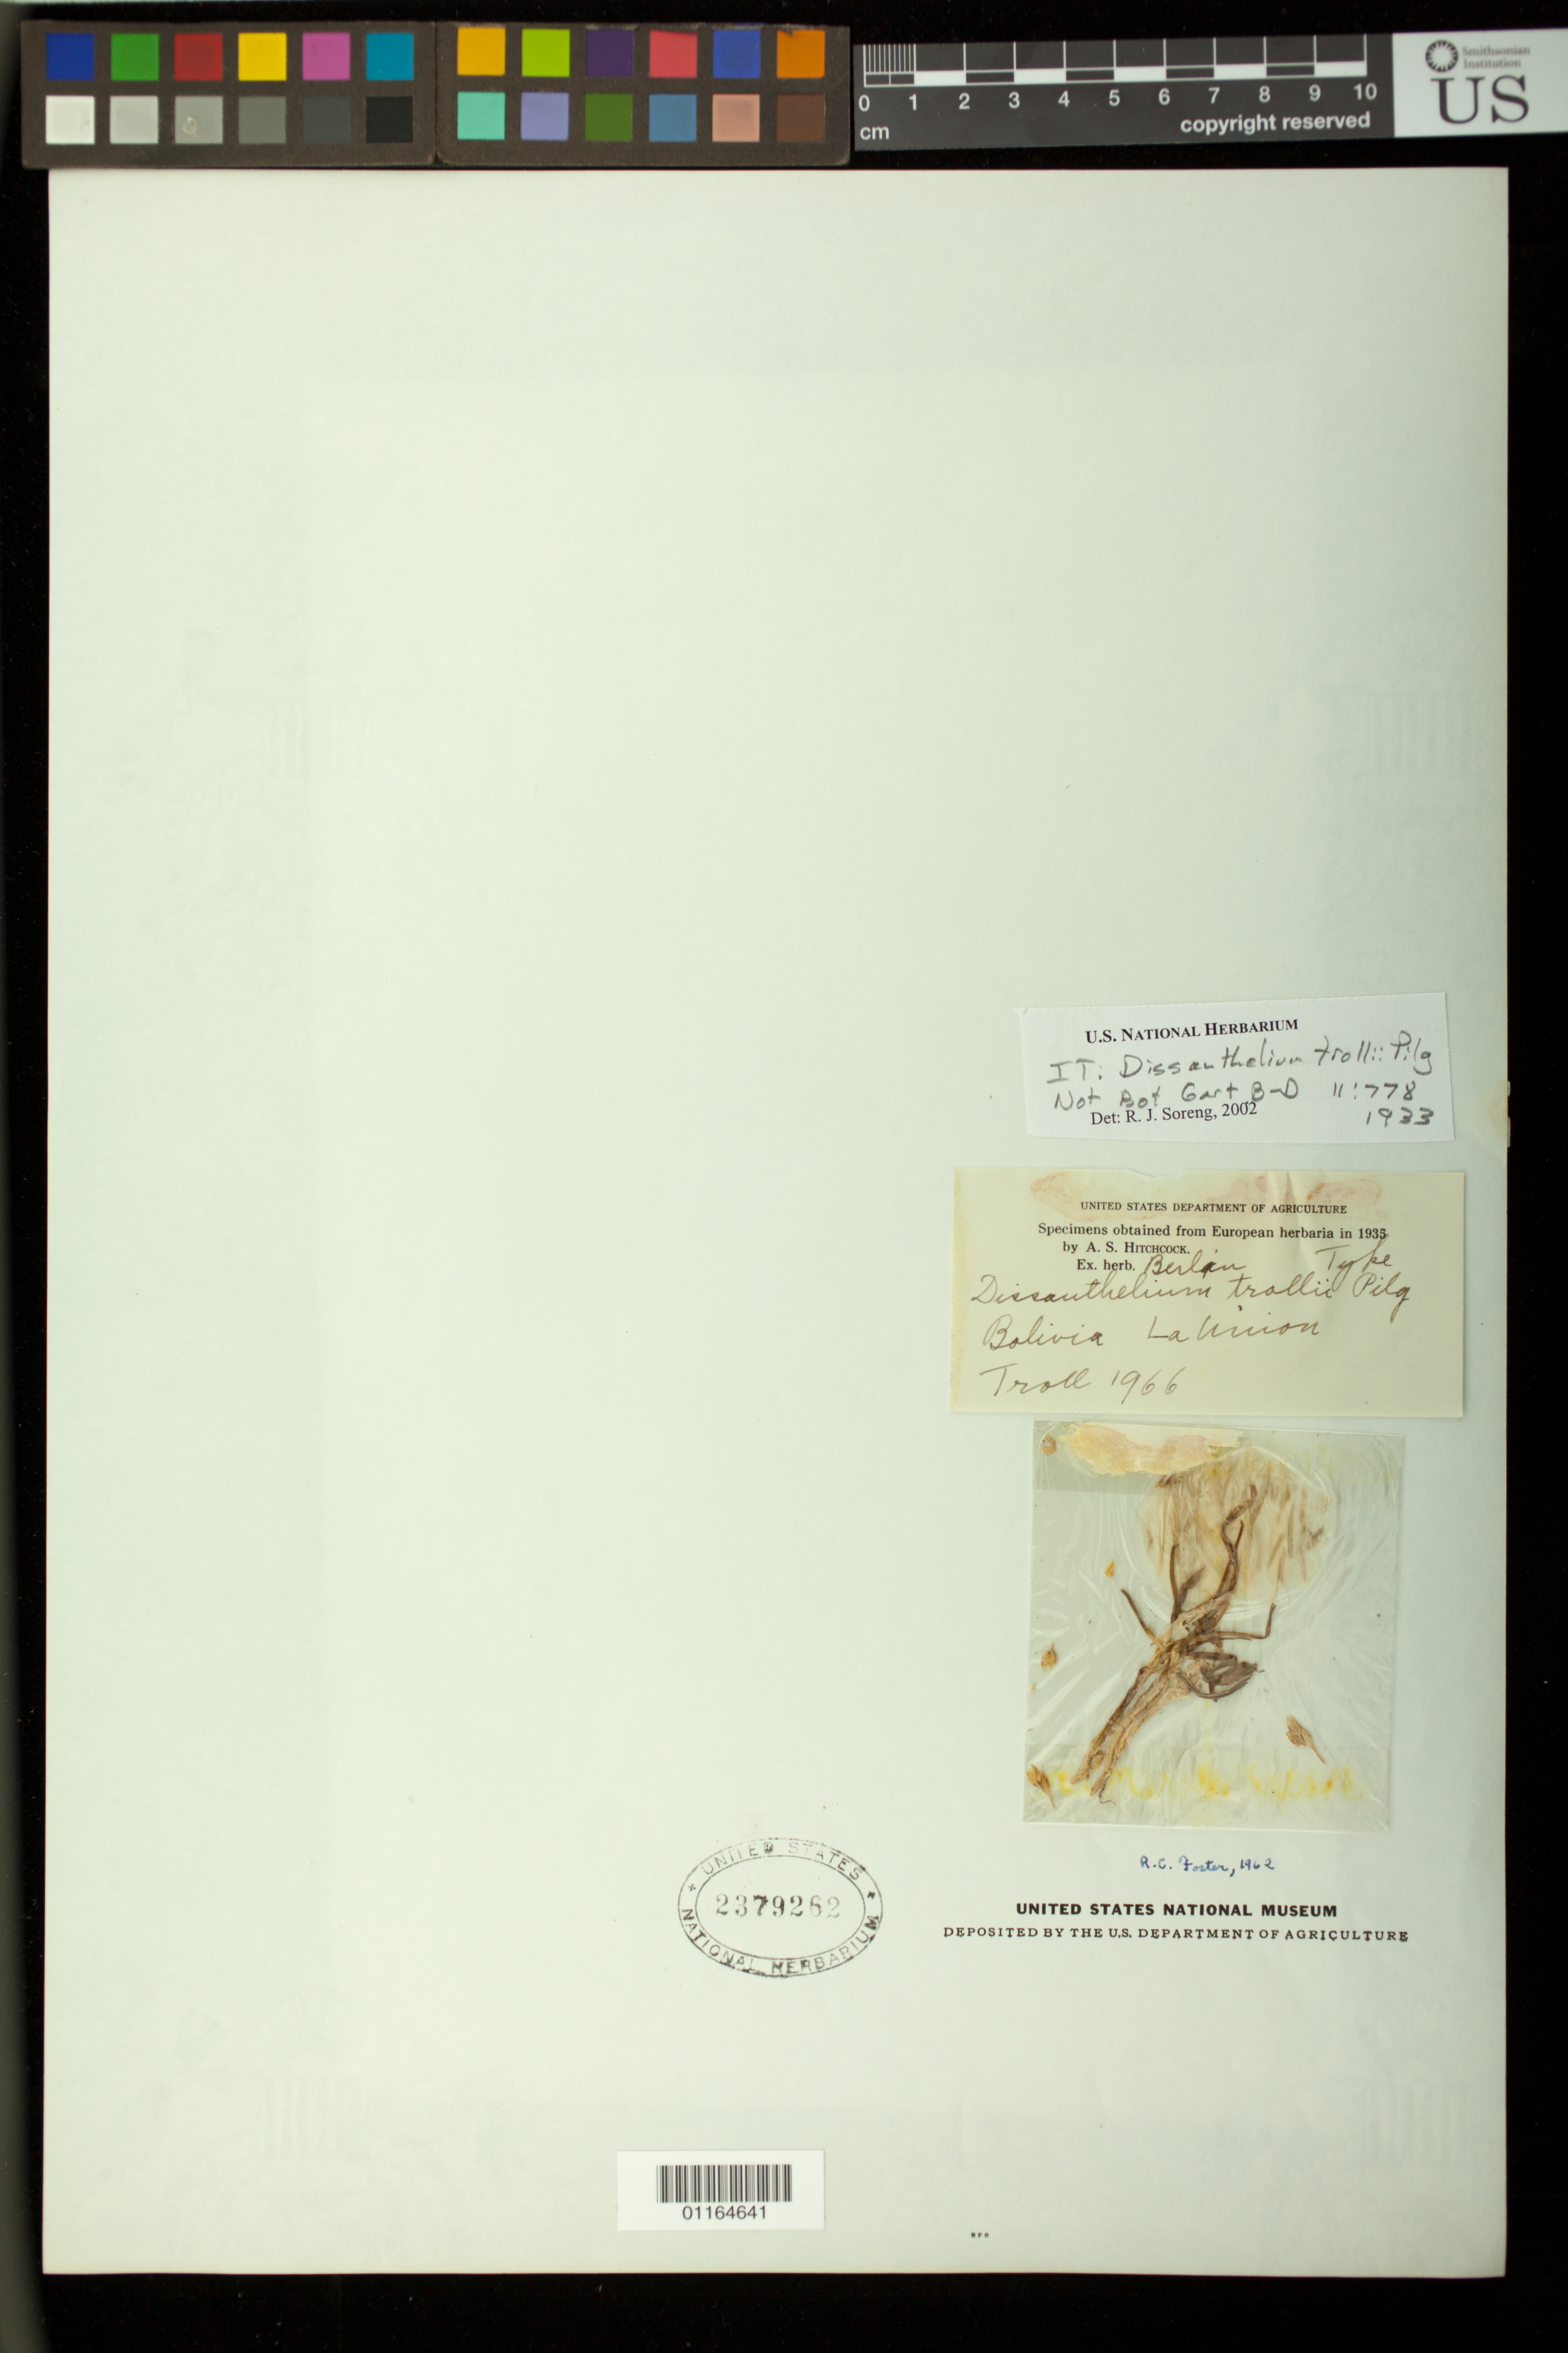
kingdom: Plantae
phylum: Tracheophyta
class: Liliopsida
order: Poales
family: Poaceae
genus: Dissanthelium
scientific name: Dissanthelium trollii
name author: Pilg.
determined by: Soreng, Robert J., Research Associate (BOT), Smithsonian Institution - National Museum of Natural History (UNITED STATES)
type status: Type Collection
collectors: C. Troll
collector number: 1966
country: Bolivia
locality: La Union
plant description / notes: Fragmentary material of type specimen ex herb. Berlin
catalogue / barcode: US 2379262